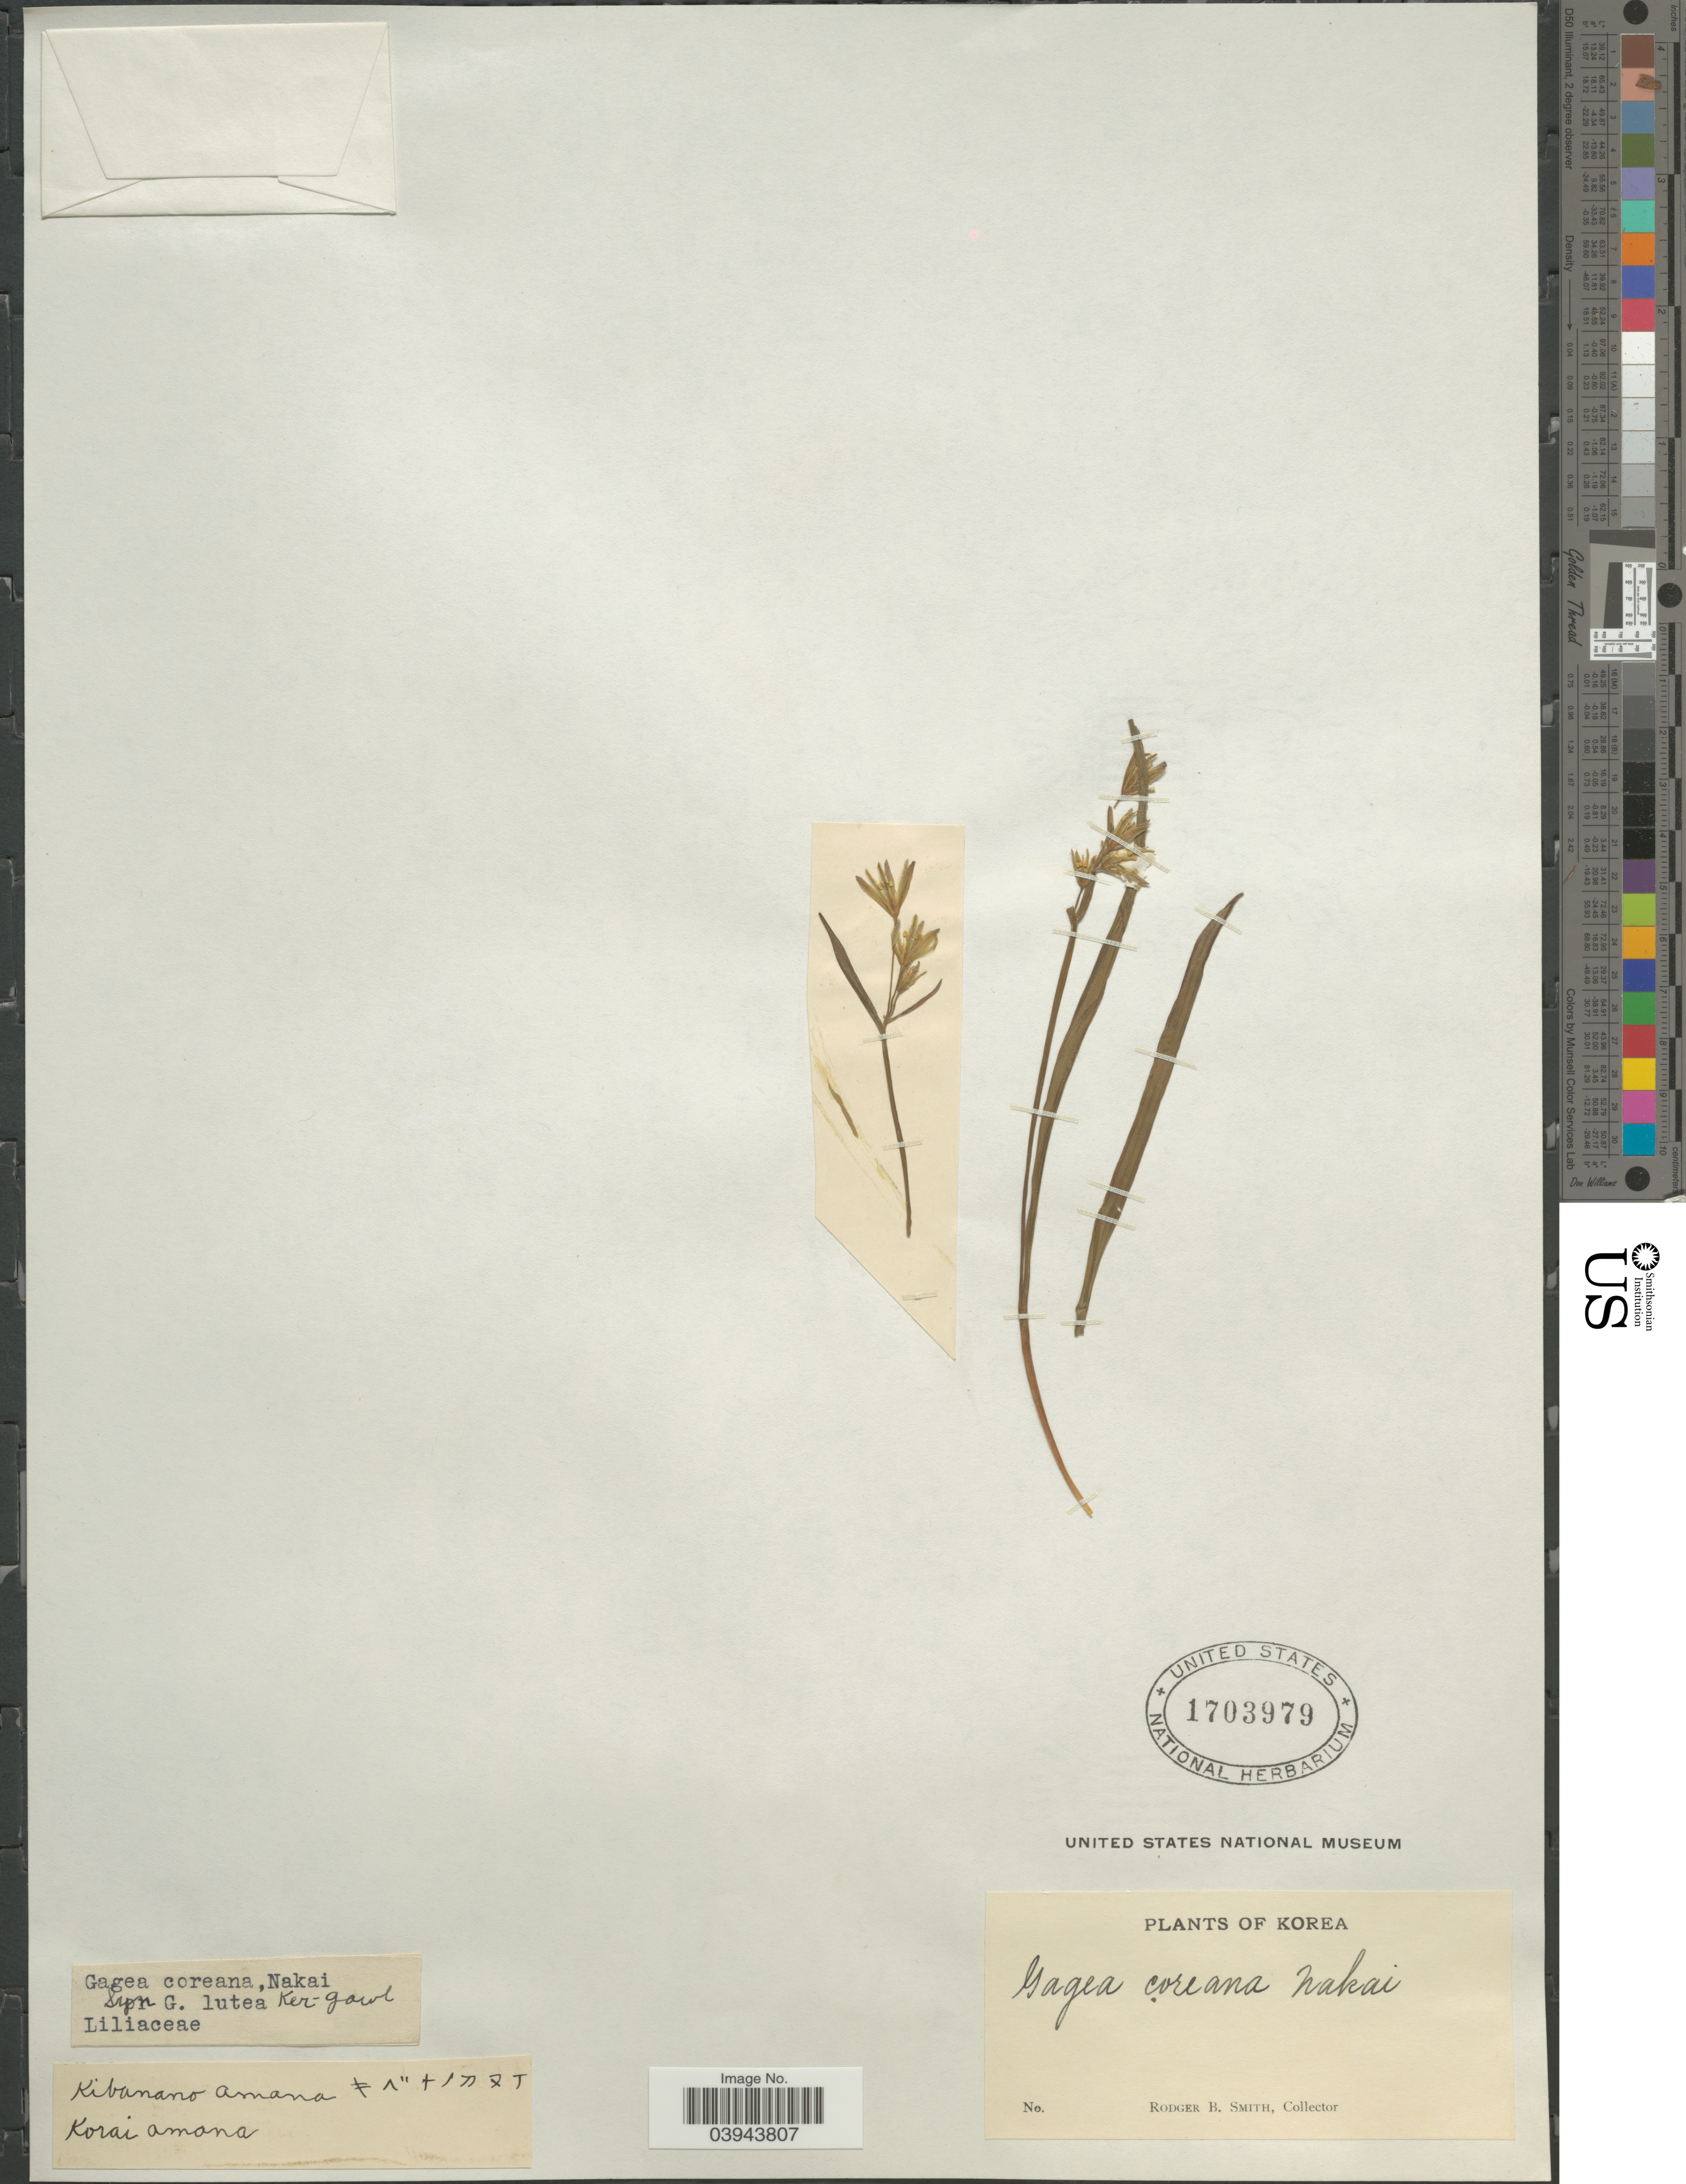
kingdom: Plantae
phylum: Tracheophyta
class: Liliopsida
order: Liliales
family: Liliaceae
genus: Gagea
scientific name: Gagea coreana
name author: H. Lév.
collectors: R. B. Smith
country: North Korea / South Korea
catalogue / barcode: US 1703979